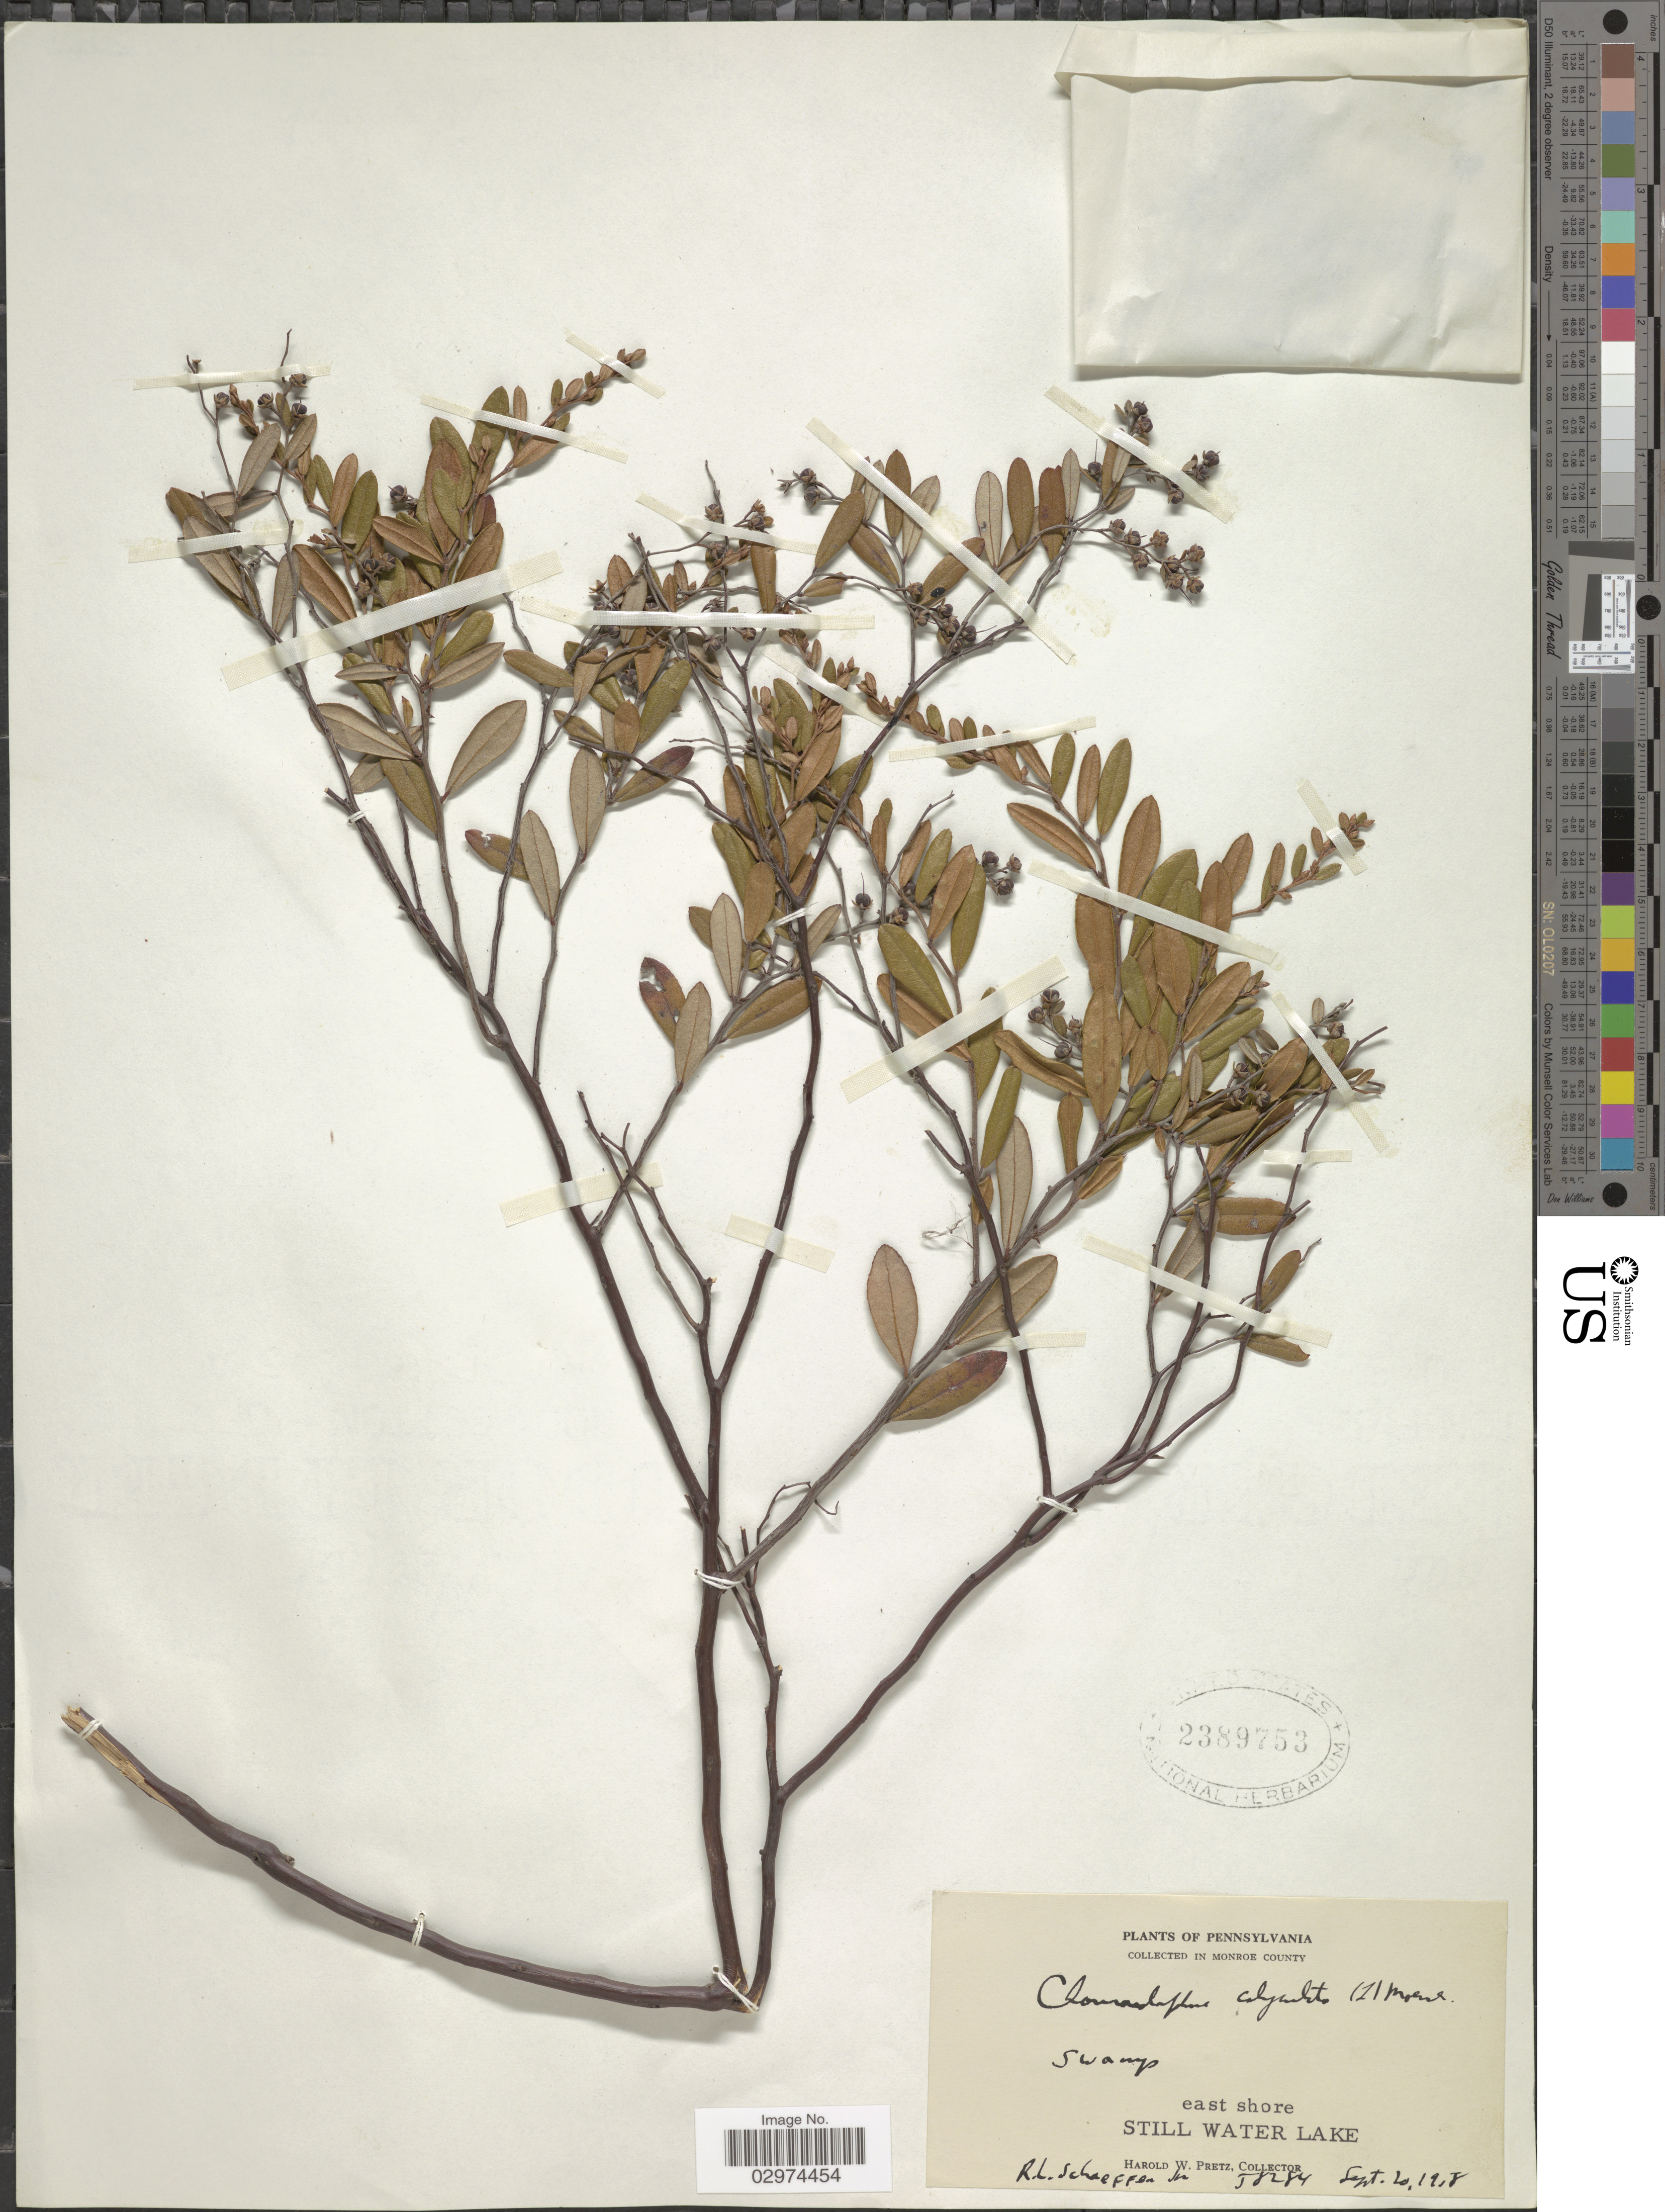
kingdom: Plantae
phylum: Tracheophyta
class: Magnoliopsida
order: Ericales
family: Ericaceae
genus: Chamaedaphne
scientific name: Chamaedaphne calyculata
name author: (L.) Moench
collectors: H. W. Pretz & R. L. Schaeffer Jr.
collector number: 58284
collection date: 1918-09-20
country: United States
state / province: Pennsylvania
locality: East shore, Still Water Lake.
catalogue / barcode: US 2389753